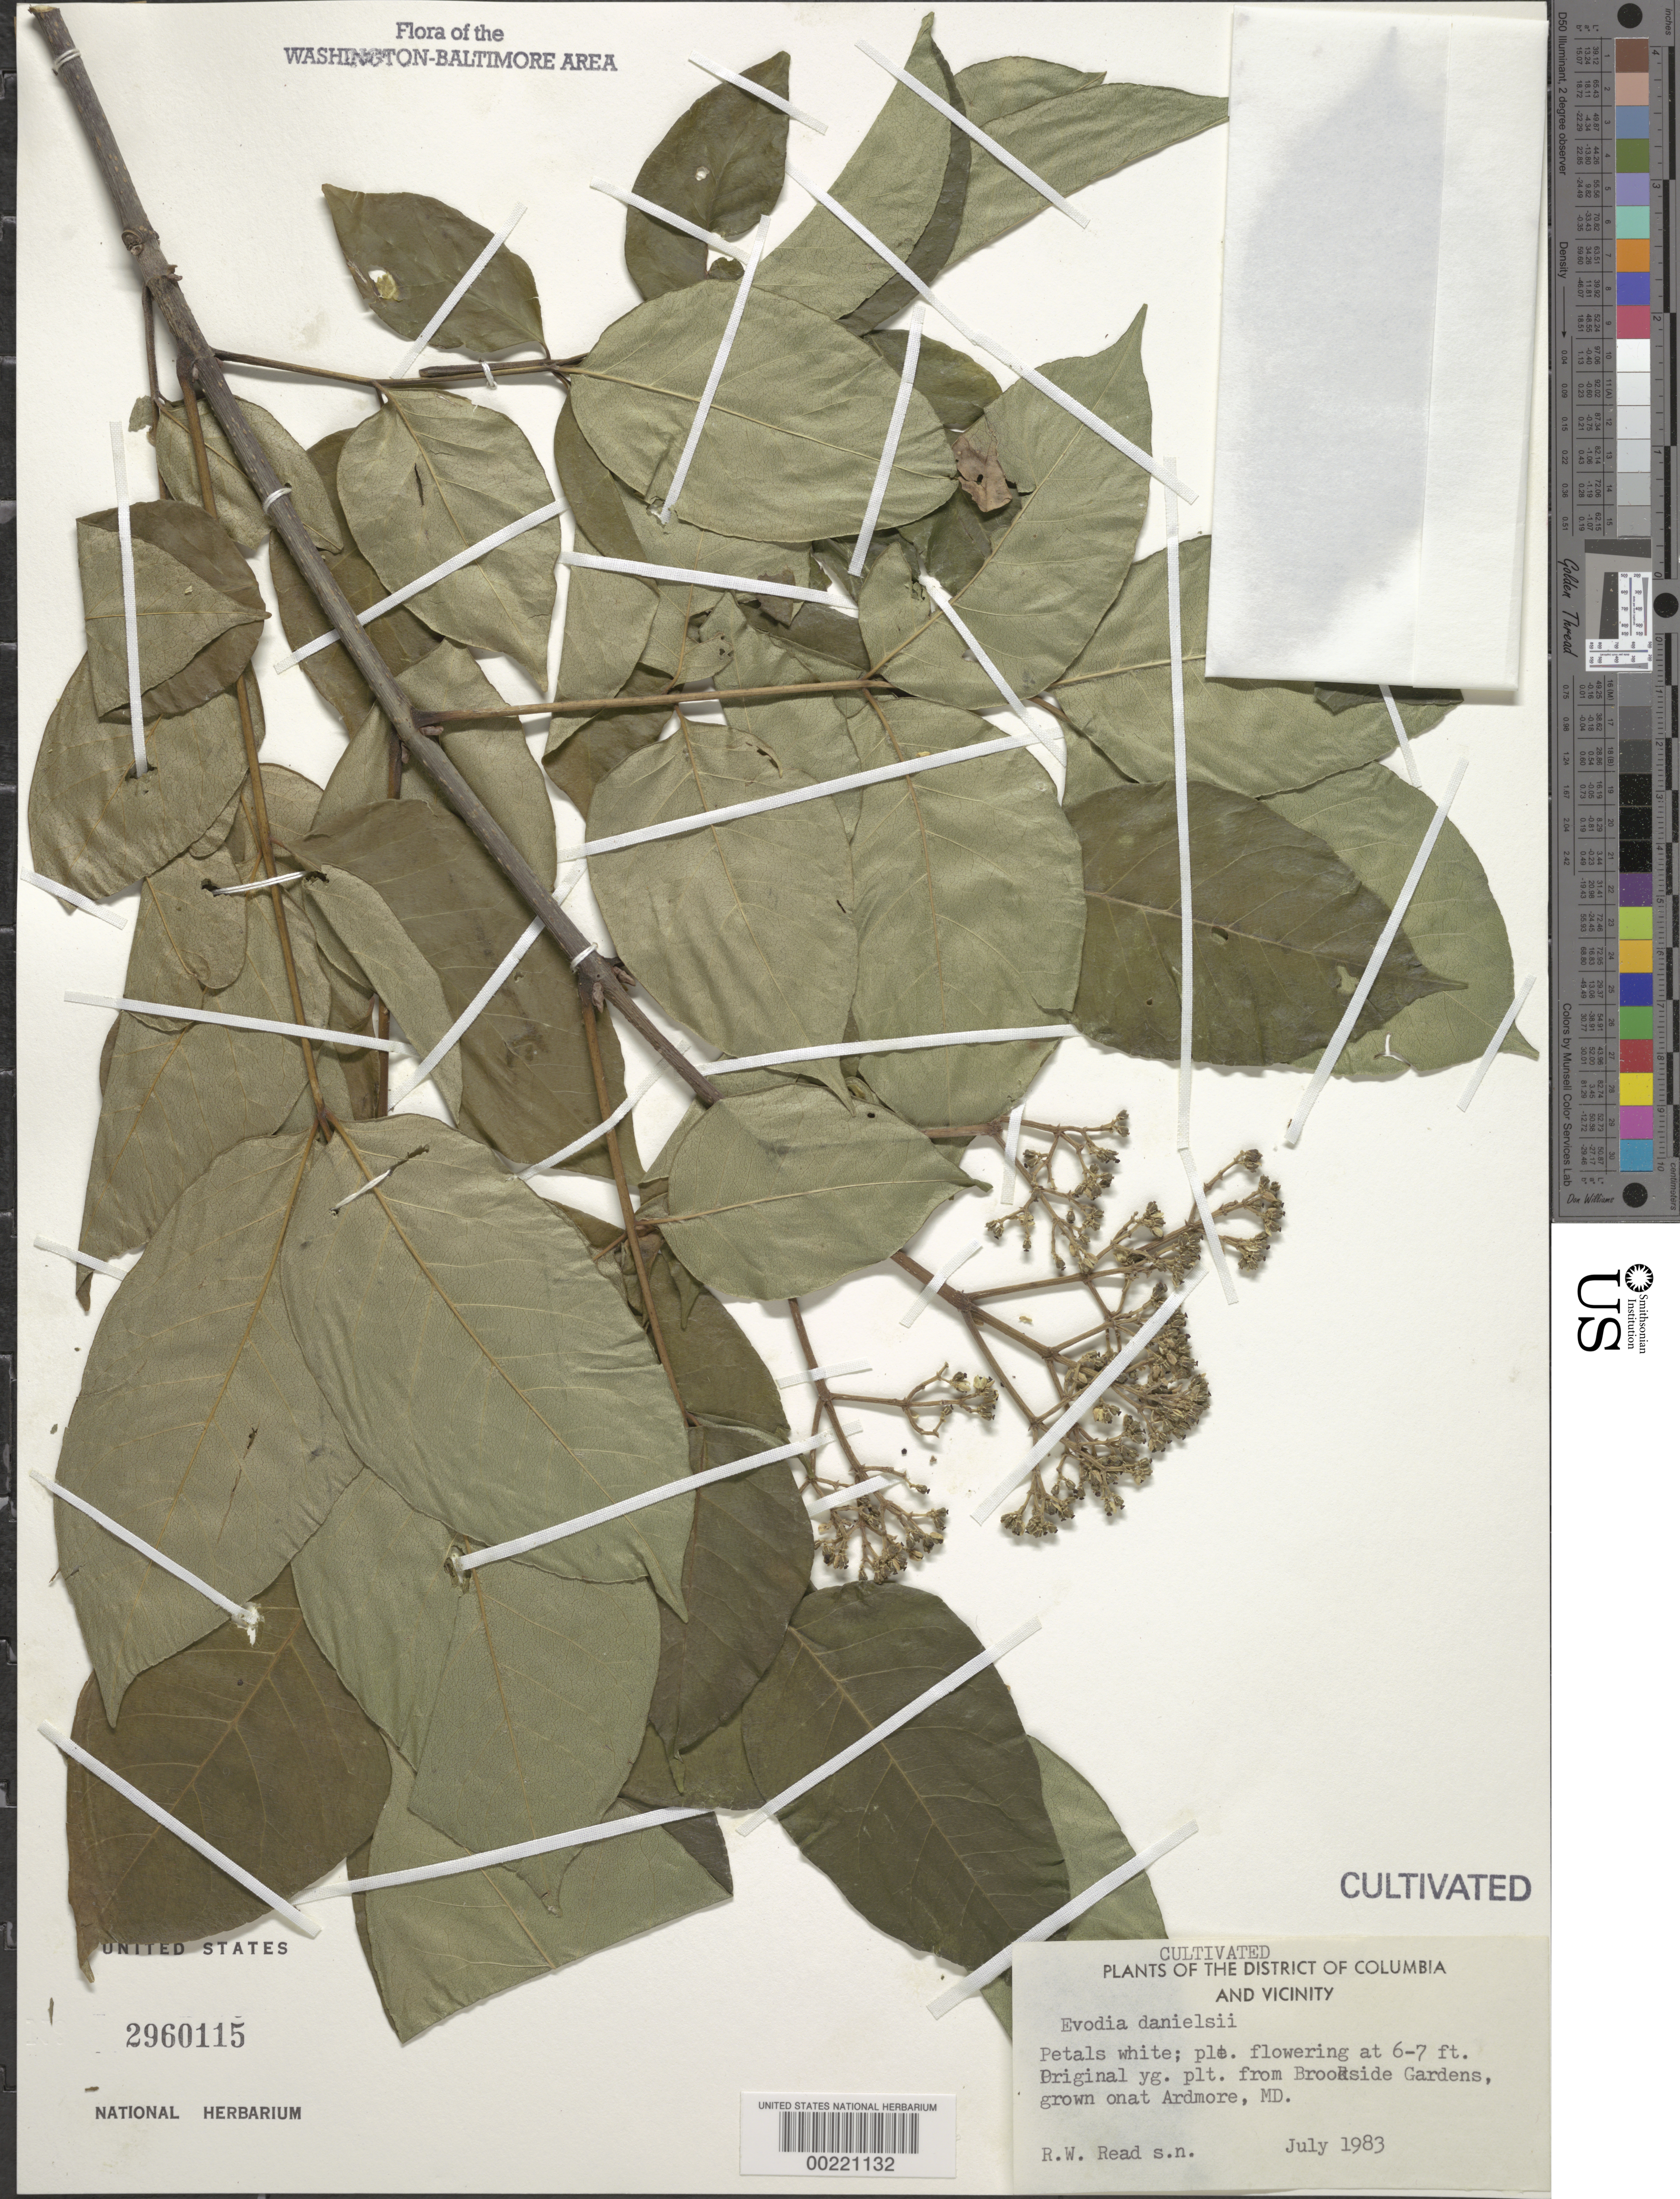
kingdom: Plantae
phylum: Tracheophyta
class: Magnoliopsida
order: Sapindales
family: Rutaceae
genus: Tetradium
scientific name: Tetradium daniellii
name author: (Benn.) T.G. Hartley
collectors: R. W. Read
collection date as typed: Jul 1983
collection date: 1983-07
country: United States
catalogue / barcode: US 2960115